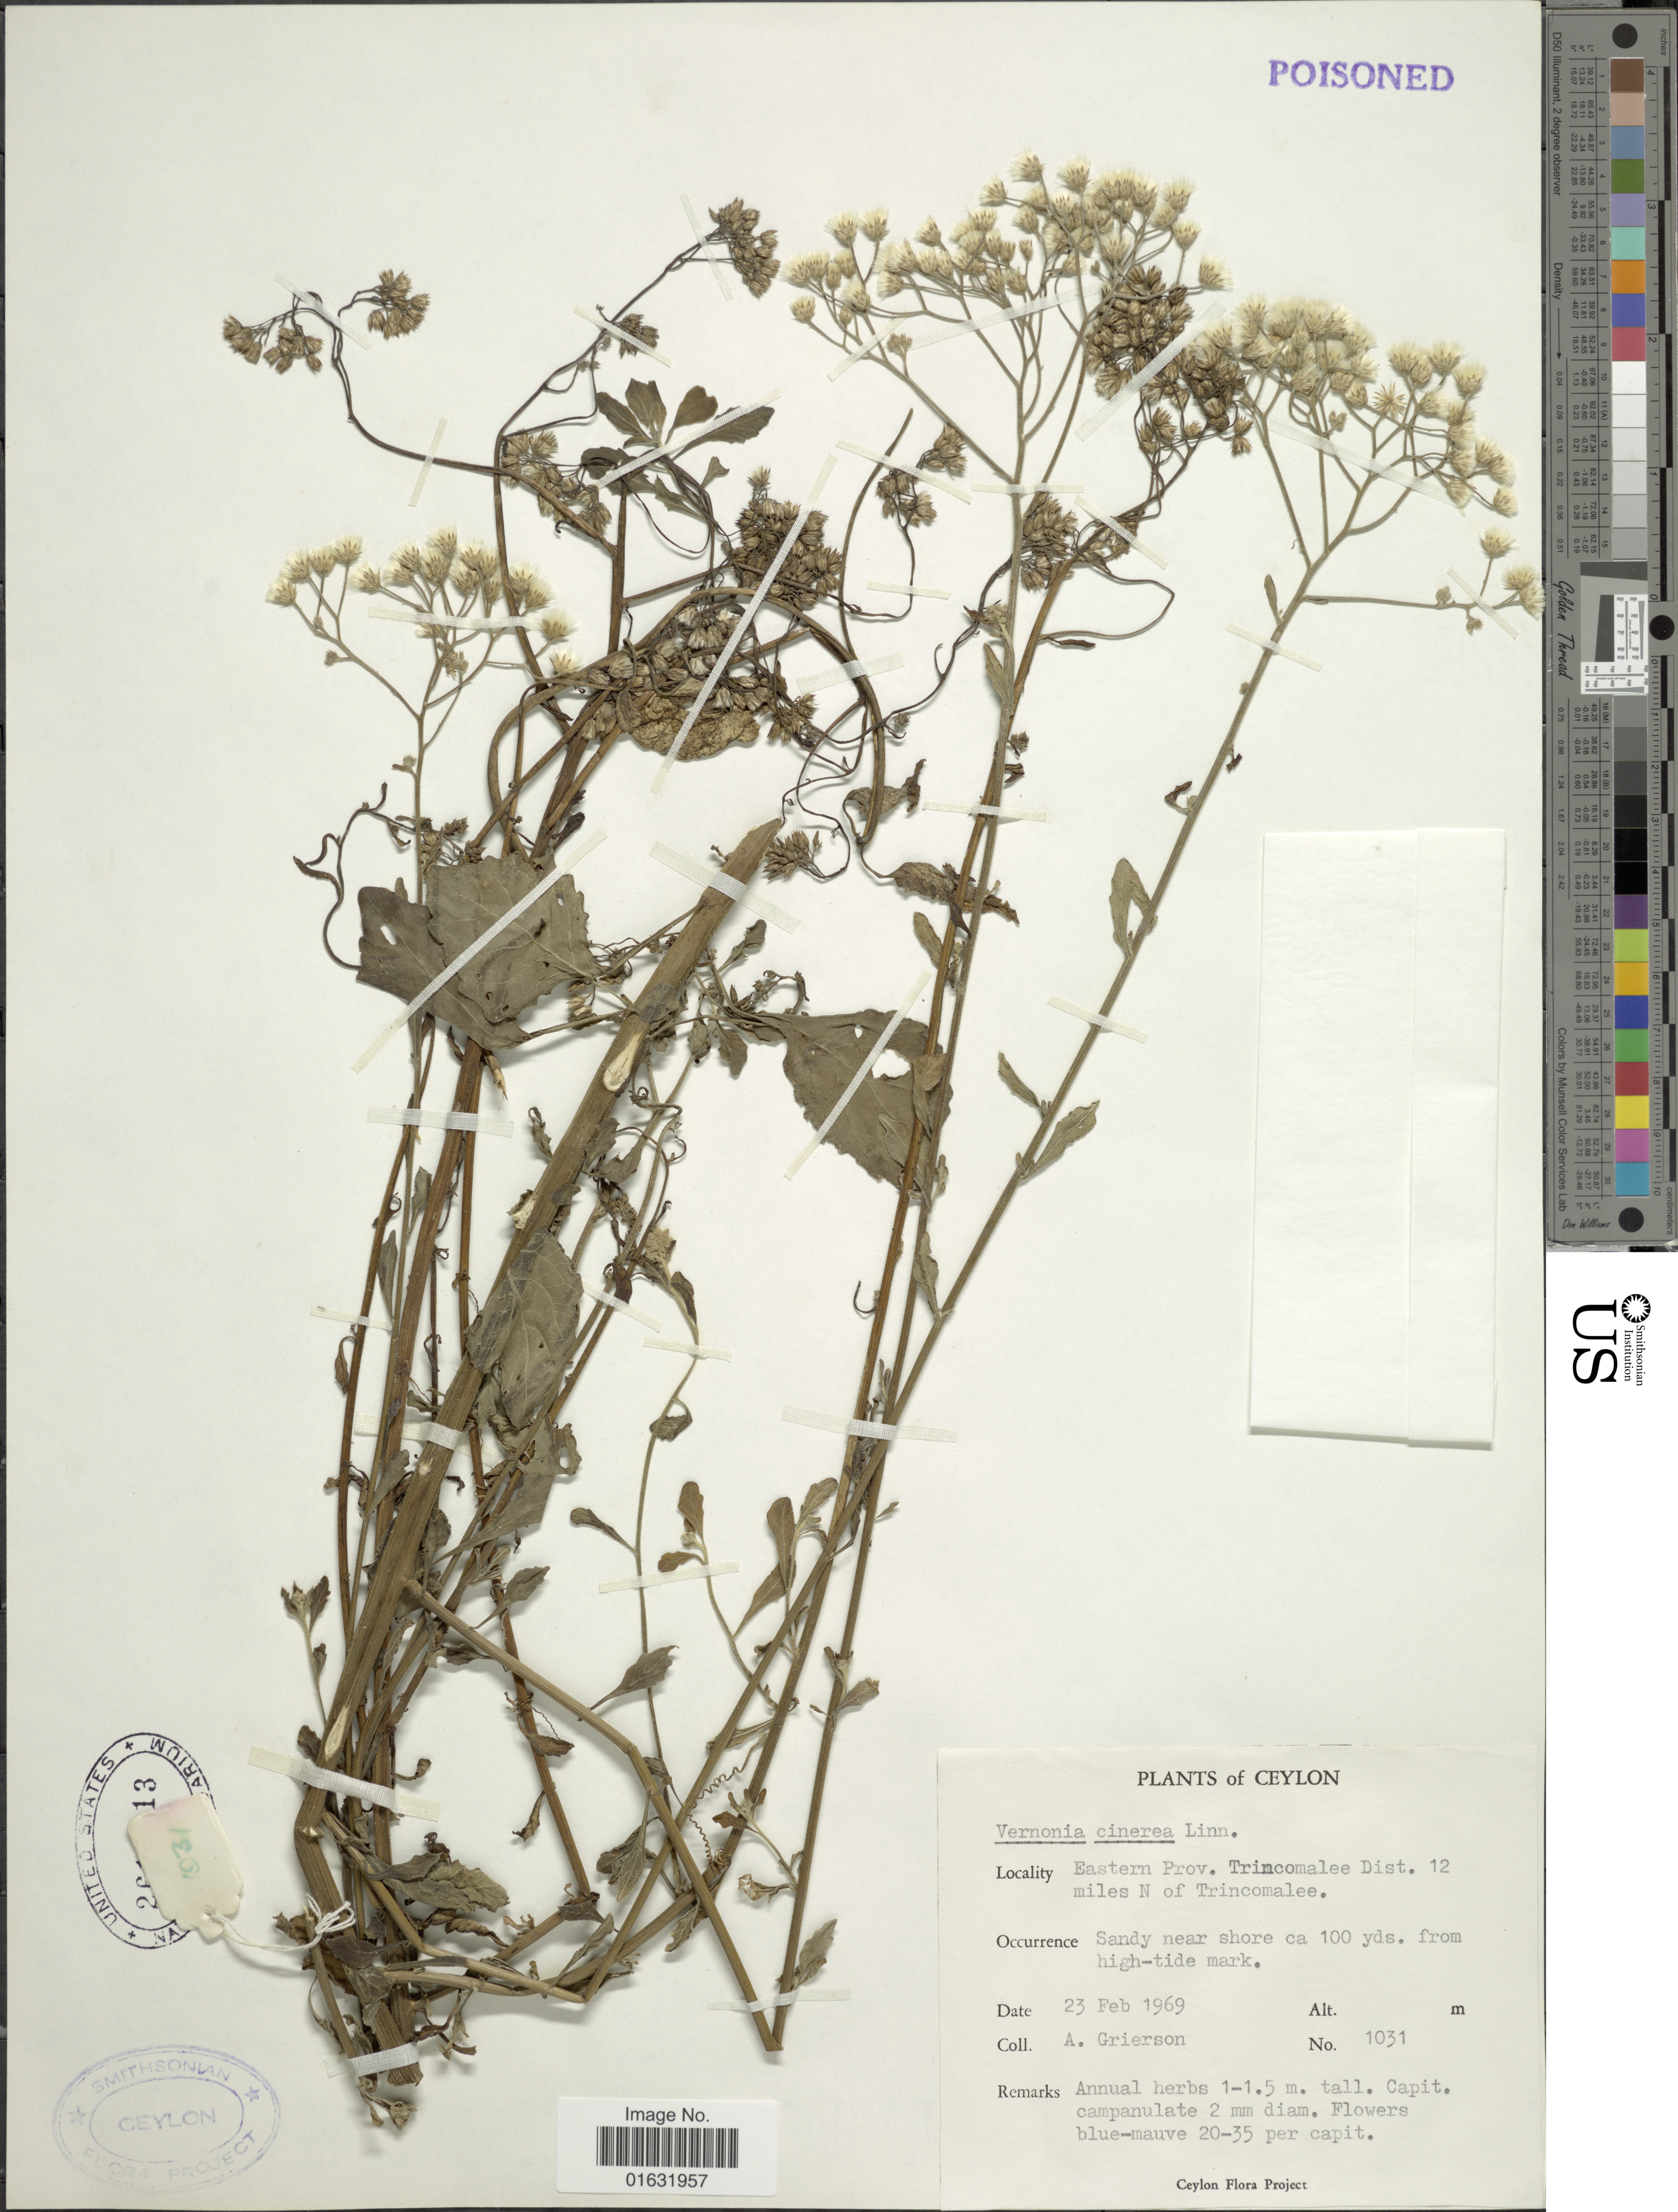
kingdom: Plantae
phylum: Tracheophyta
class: Magnoliopsida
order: Asterales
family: Asteraceae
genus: Cyanthillium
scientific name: Cyanthillium cinereum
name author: (L.) H. Rob.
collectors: A. Grierson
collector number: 1031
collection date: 1969-02-23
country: Sri Lanka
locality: Ceylon, Eastern Prov. Trincomalee Dist. 12 miles N of Trincomalee.